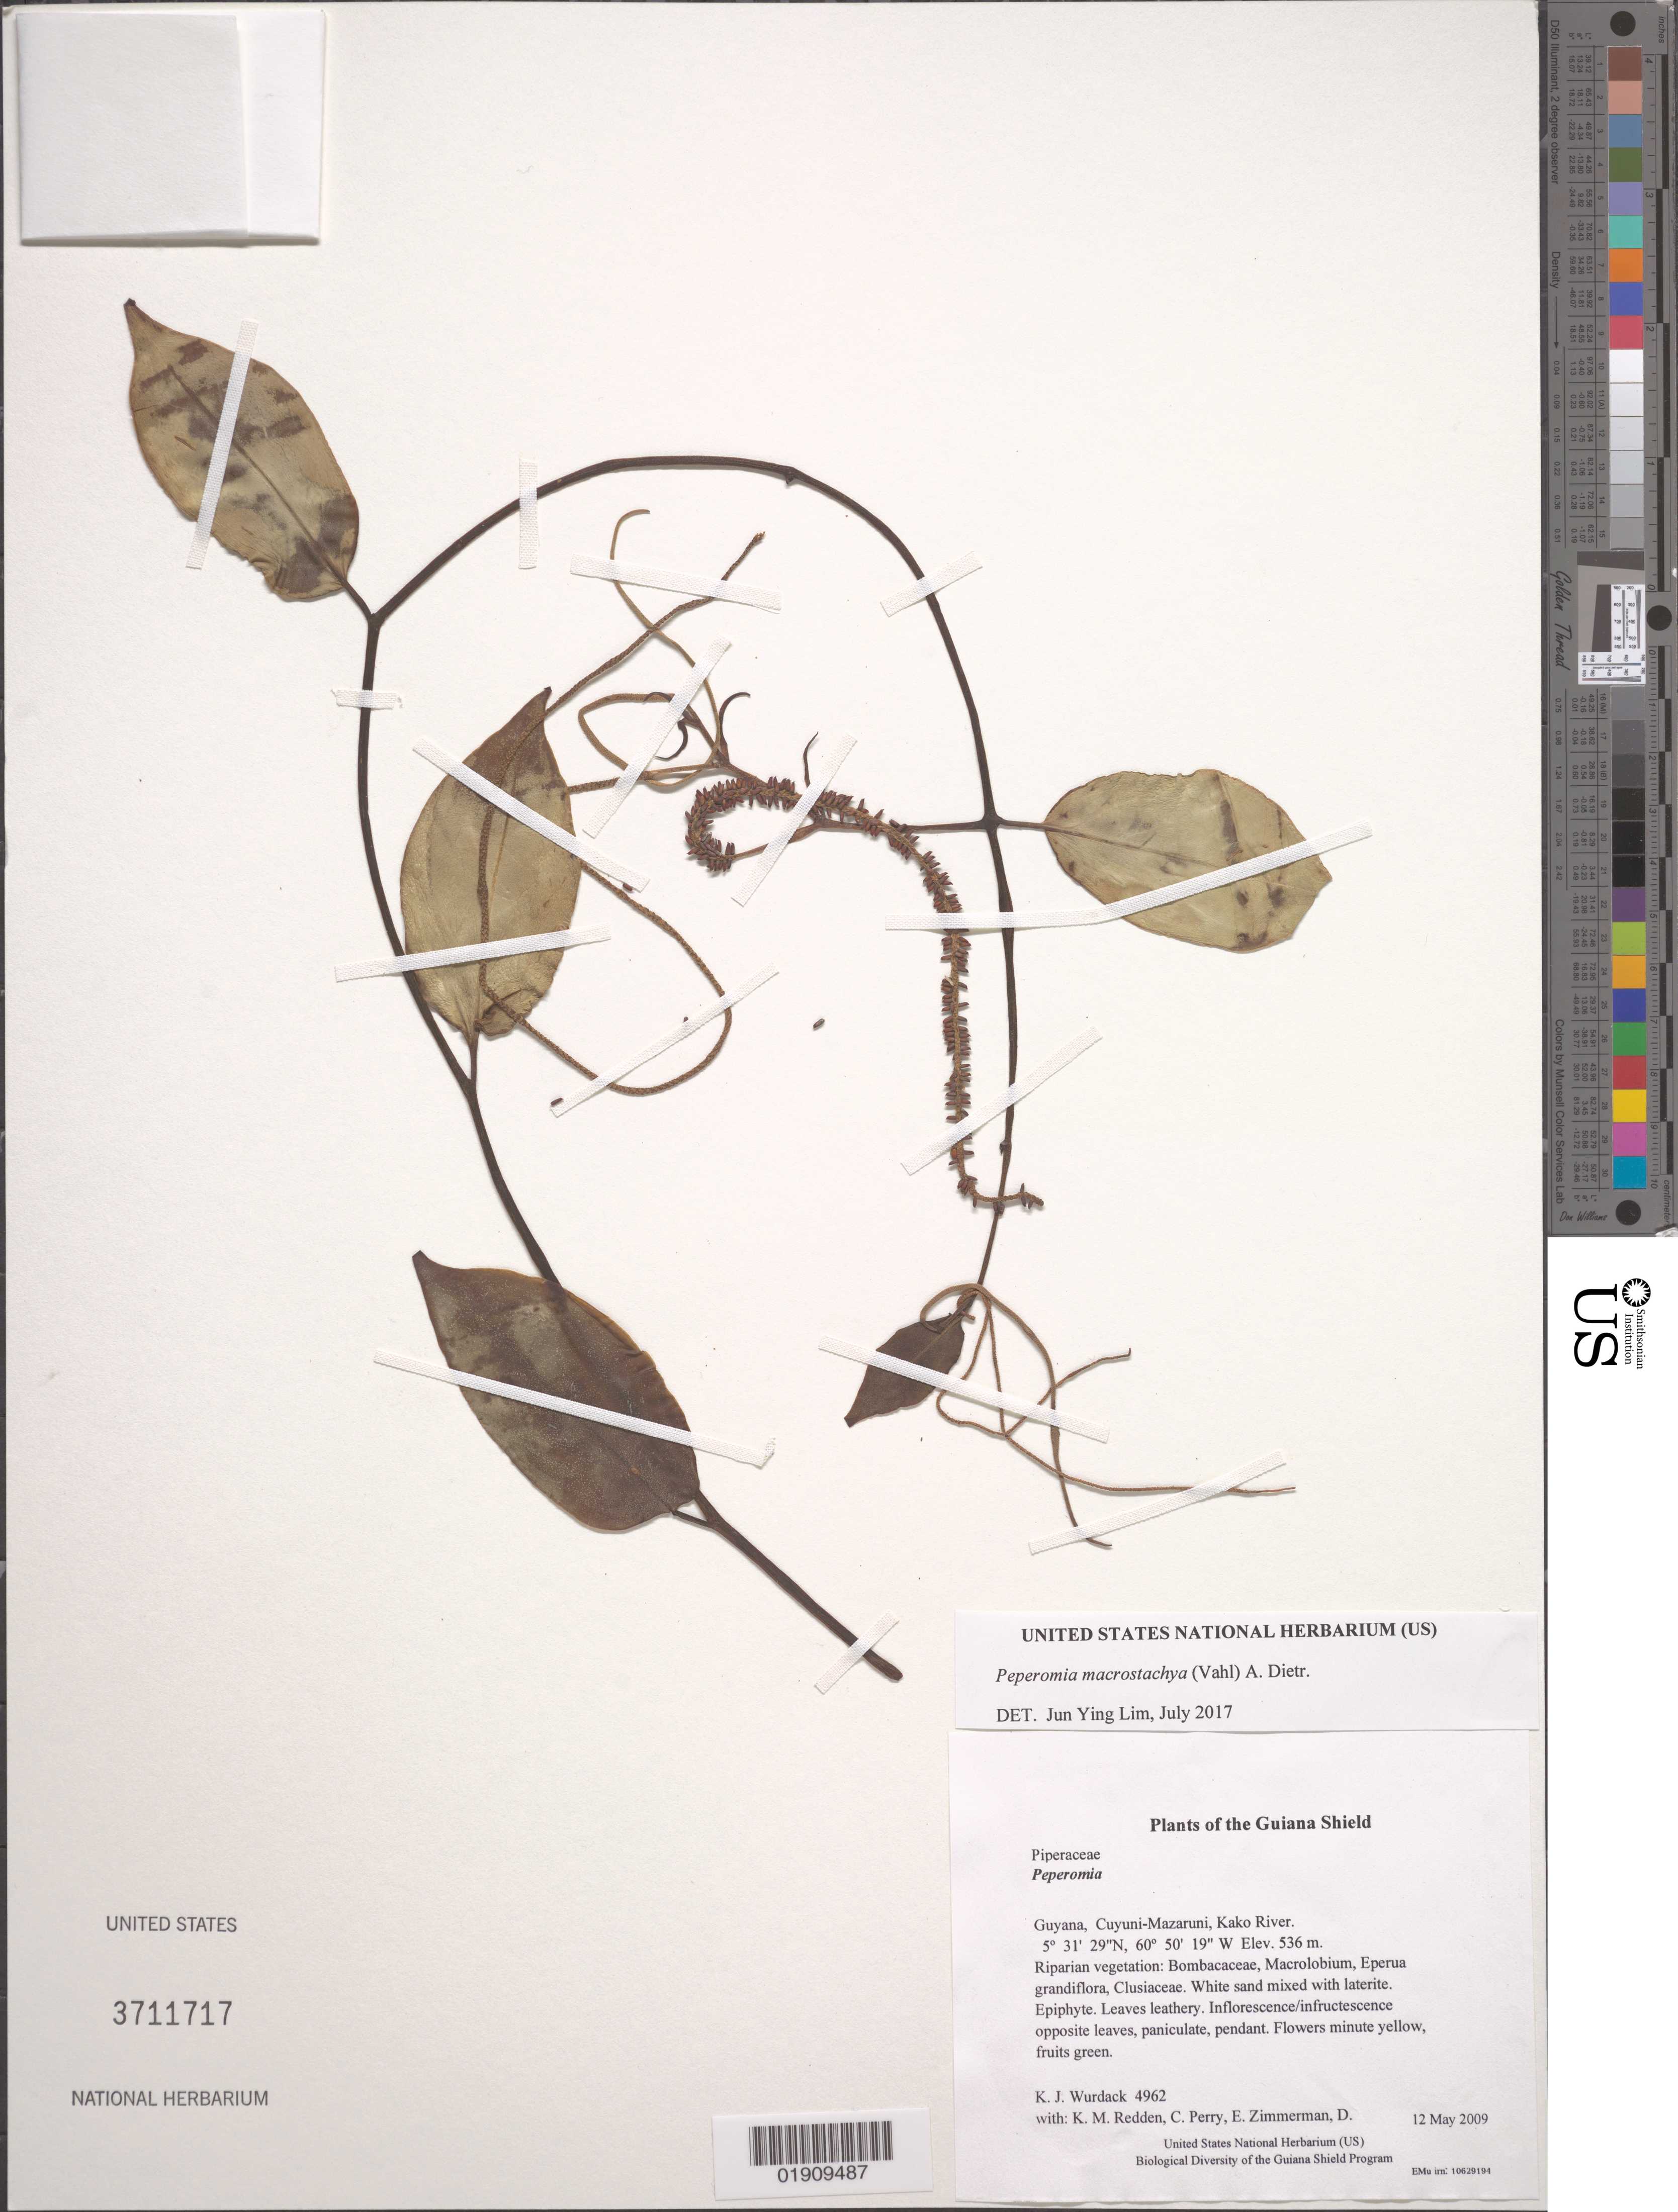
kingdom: Plantae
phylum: Tracheophyta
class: Magnoliopsida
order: Piperales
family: Piperaceae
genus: Peperomia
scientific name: Peperomia macrostachya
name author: (Vahl) A. Dietr.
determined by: Lim, Jun Ying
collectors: K. Wurdack, K. M. Redden, C. Perry, E. Zimmerman, D. Hunter, T. Hunter & V. Roland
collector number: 4962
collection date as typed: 12 May 2009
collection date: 2009-05-12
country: Guyana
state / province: Cuyuni-Mazaruni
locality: Kako River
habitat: Riparian vegetation: Bombacaceae, Macrolobium, Eperua grandiflora, Clusiaceae. White sand mixed with laterite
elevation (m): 536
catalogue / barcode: US 3711717